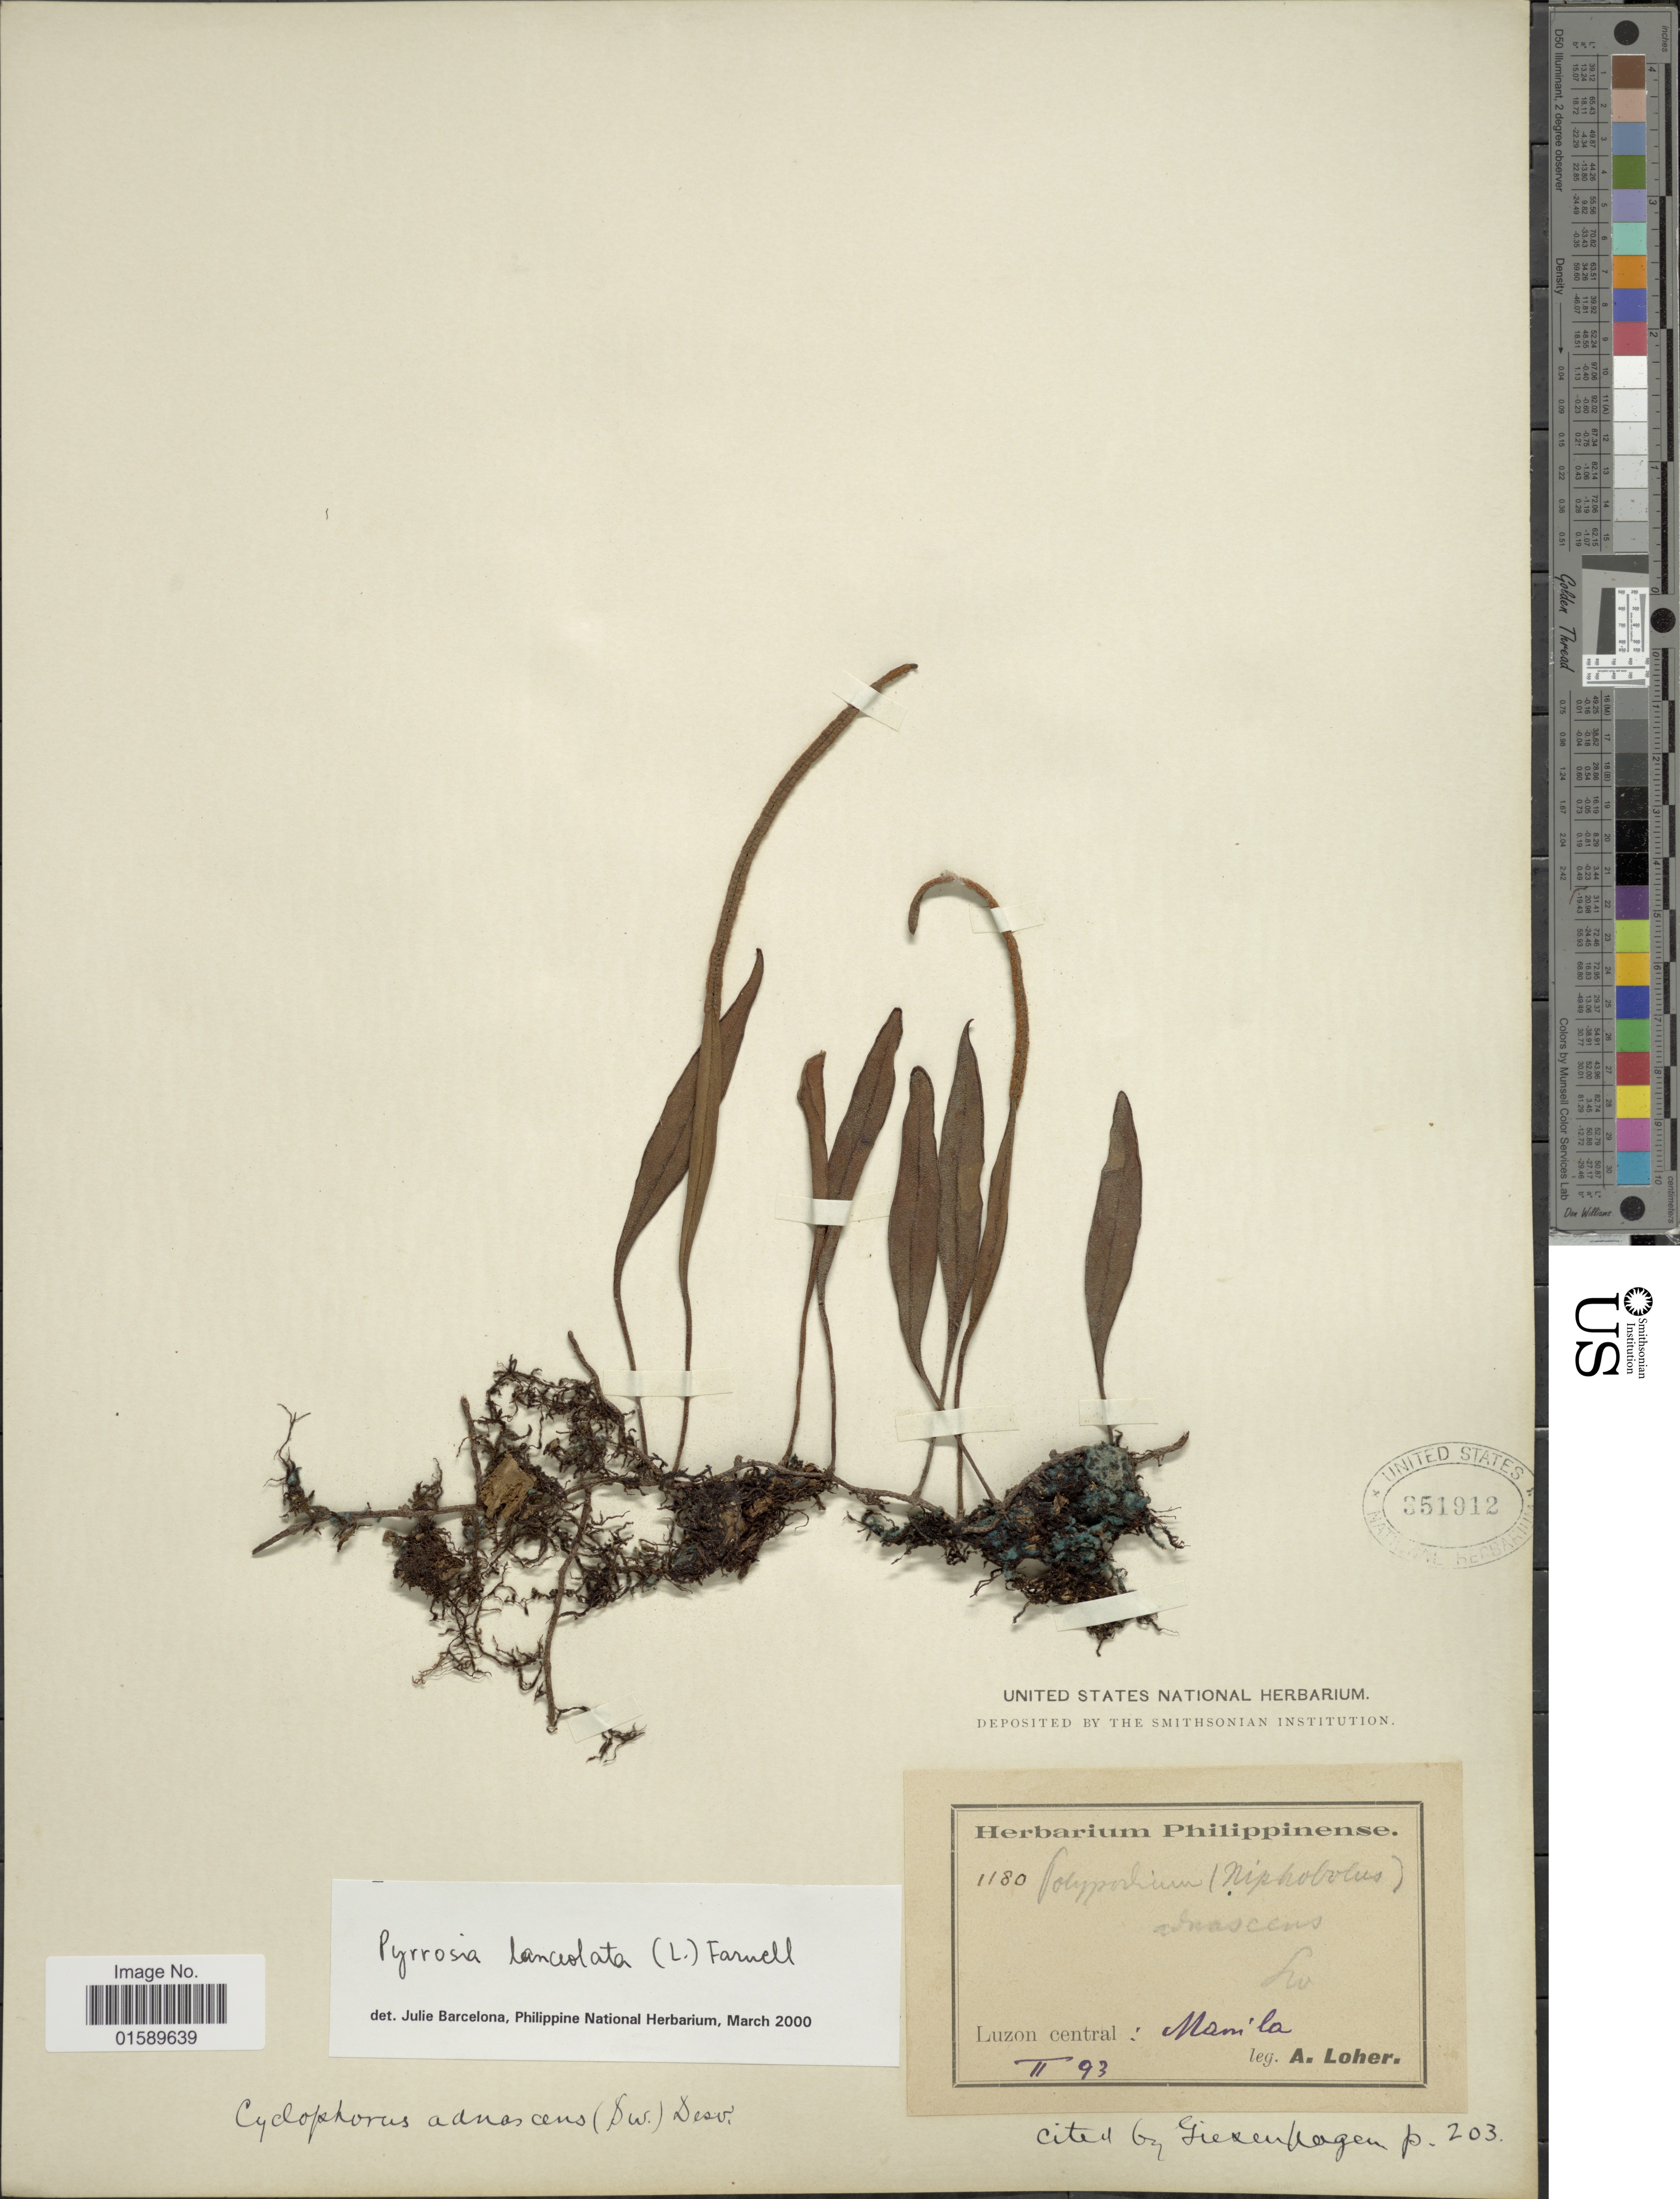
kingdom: Plantae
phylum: Tracheophyta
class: Polypodiopsida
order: Polypodiales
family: Polypodiaceae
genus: Pyrrosia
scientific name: Pyrrosia lanceolata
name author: (L.) Farw.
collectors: A. Loher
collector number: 1180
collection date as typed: Transcribed d/m/y: /2/93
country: Philippines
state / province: Central Luzon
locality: Luzon Central: Manila.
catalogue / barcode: US 351912